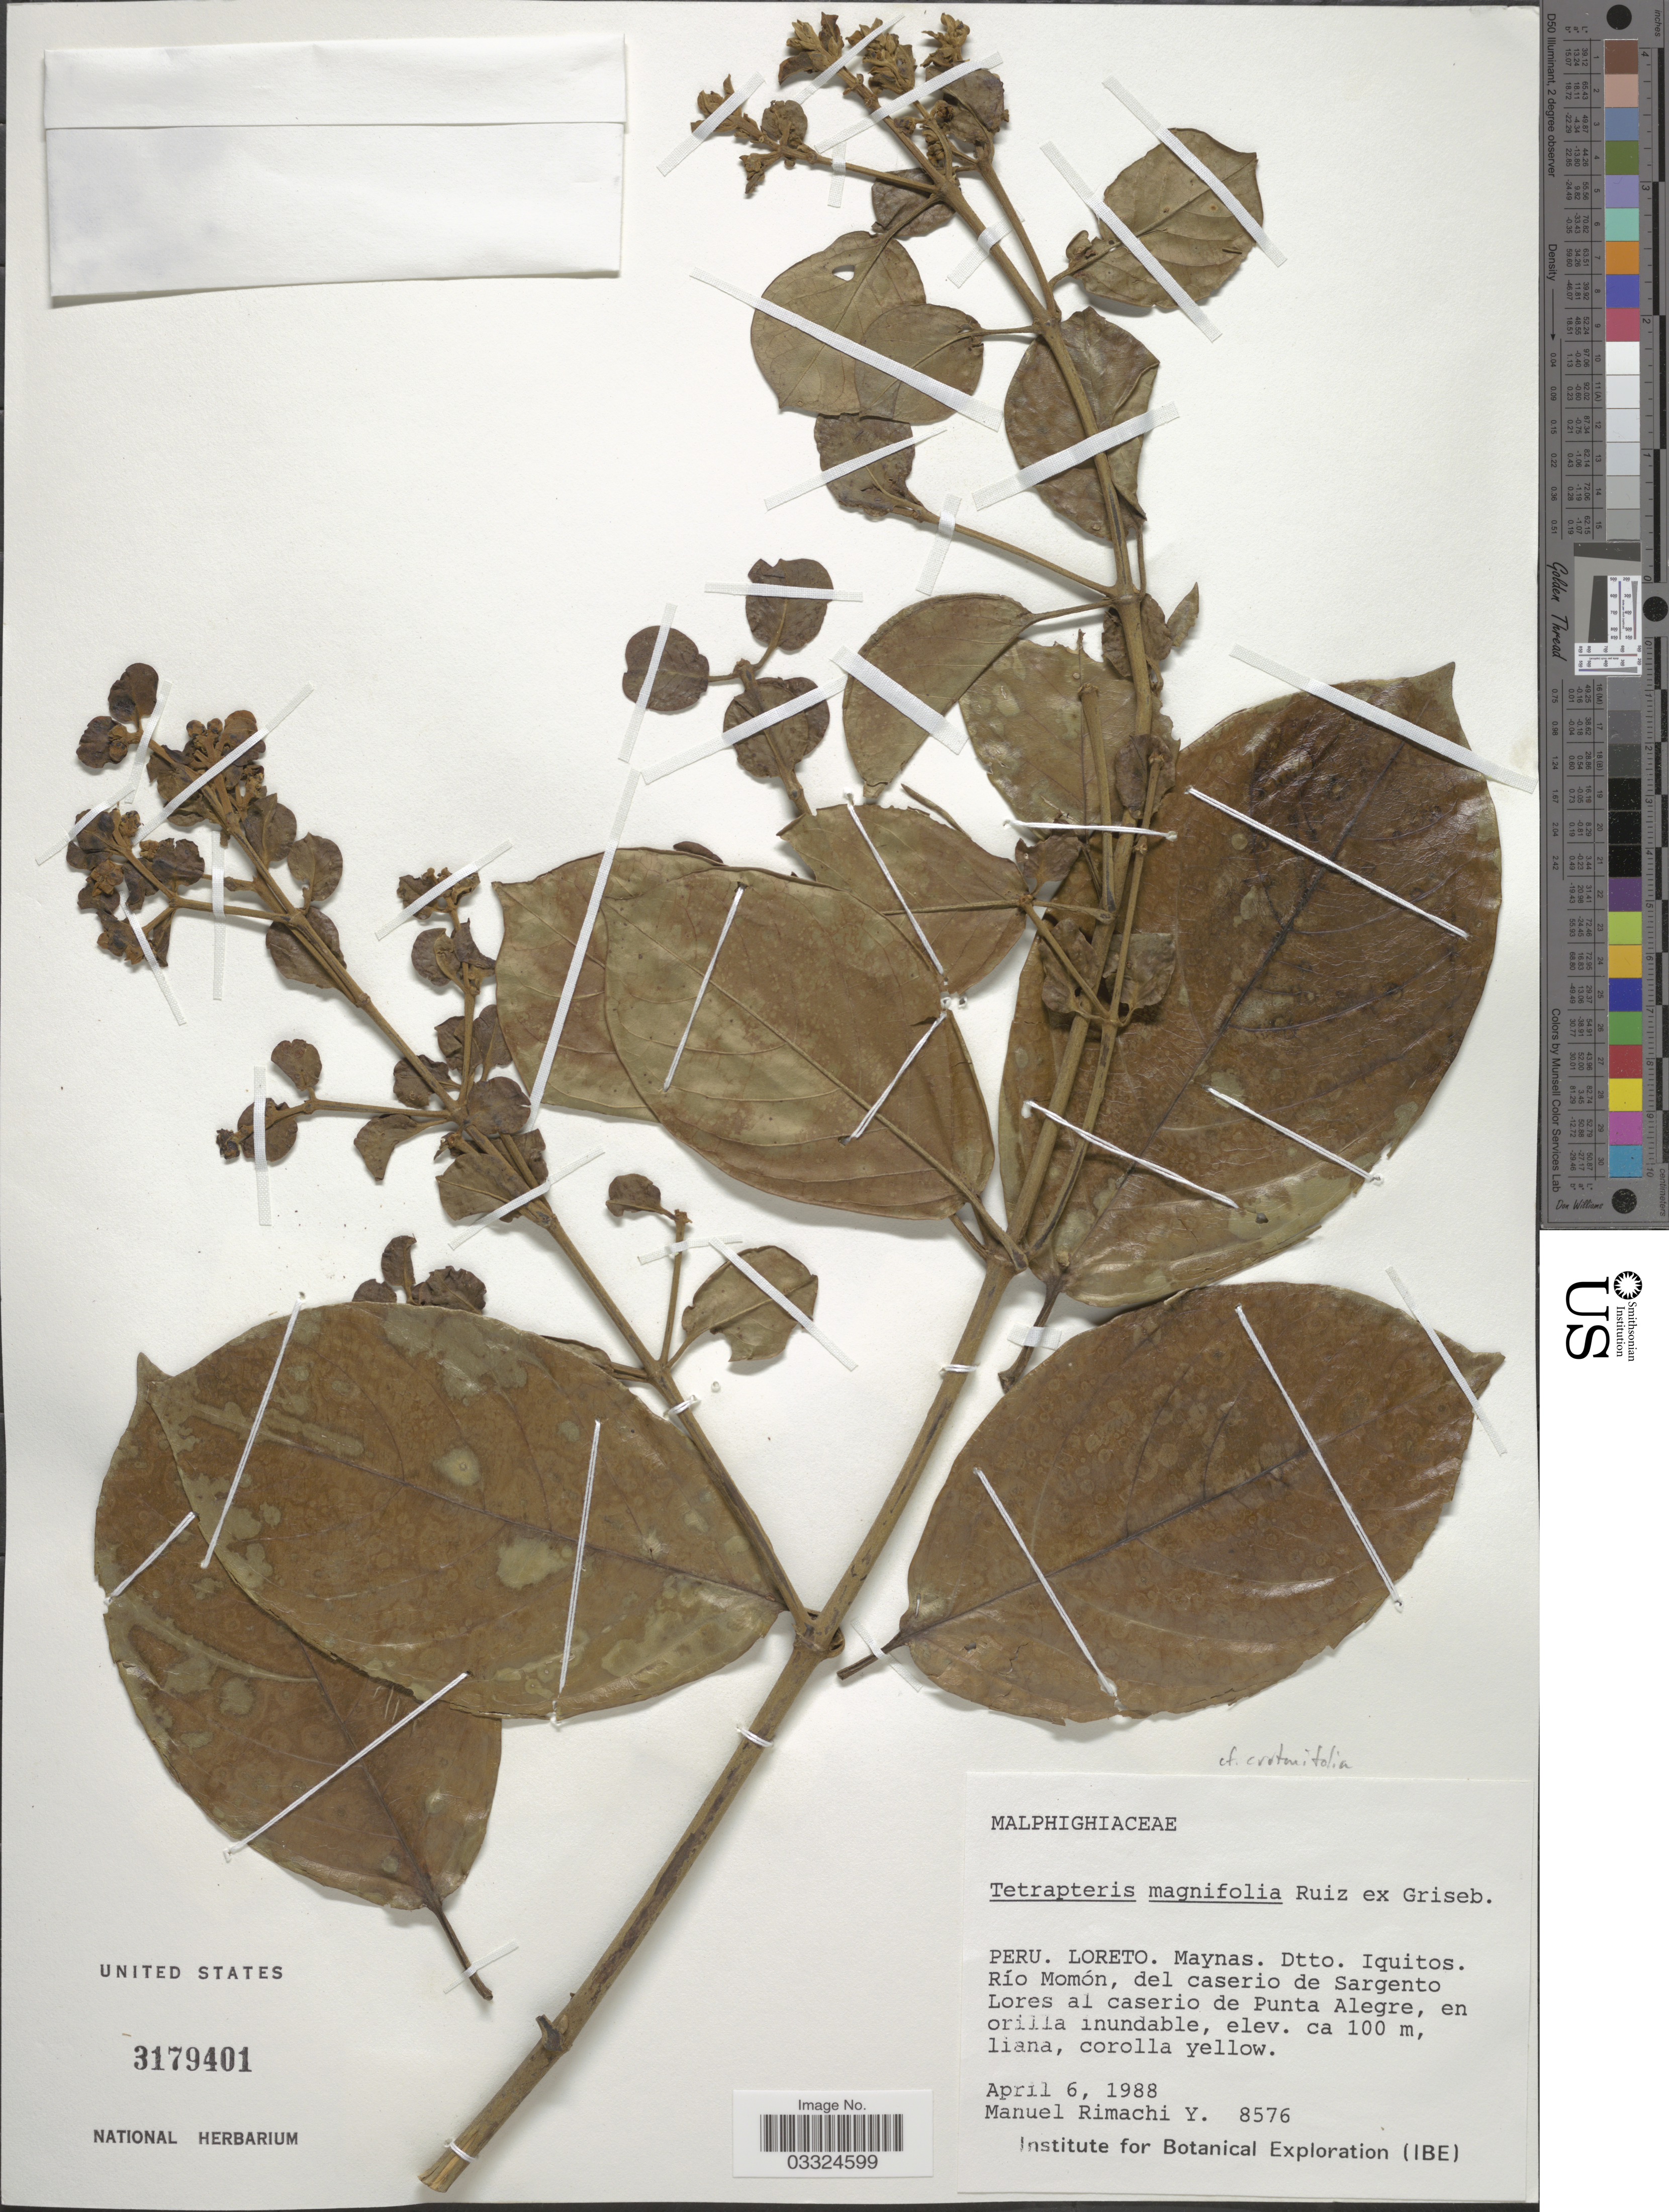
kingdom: Plantae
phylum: Tracheophyta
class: Magnoliopsida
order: Malpighiales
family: Malpighiaceae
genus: Tetrapterys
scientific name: Tetrapterys magnifolia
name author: Ruiz ex Griseb.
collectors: M. Rimachi Y.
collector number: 8576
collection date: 1988-04-06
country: Peru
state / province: Loreto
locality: Maynas. Dtto. Iquitos. Río Momón, del caserio de Sargento Lores al caserio de Punta Alegre, en orilla inundable.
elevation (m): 100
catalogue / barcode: US 3179401